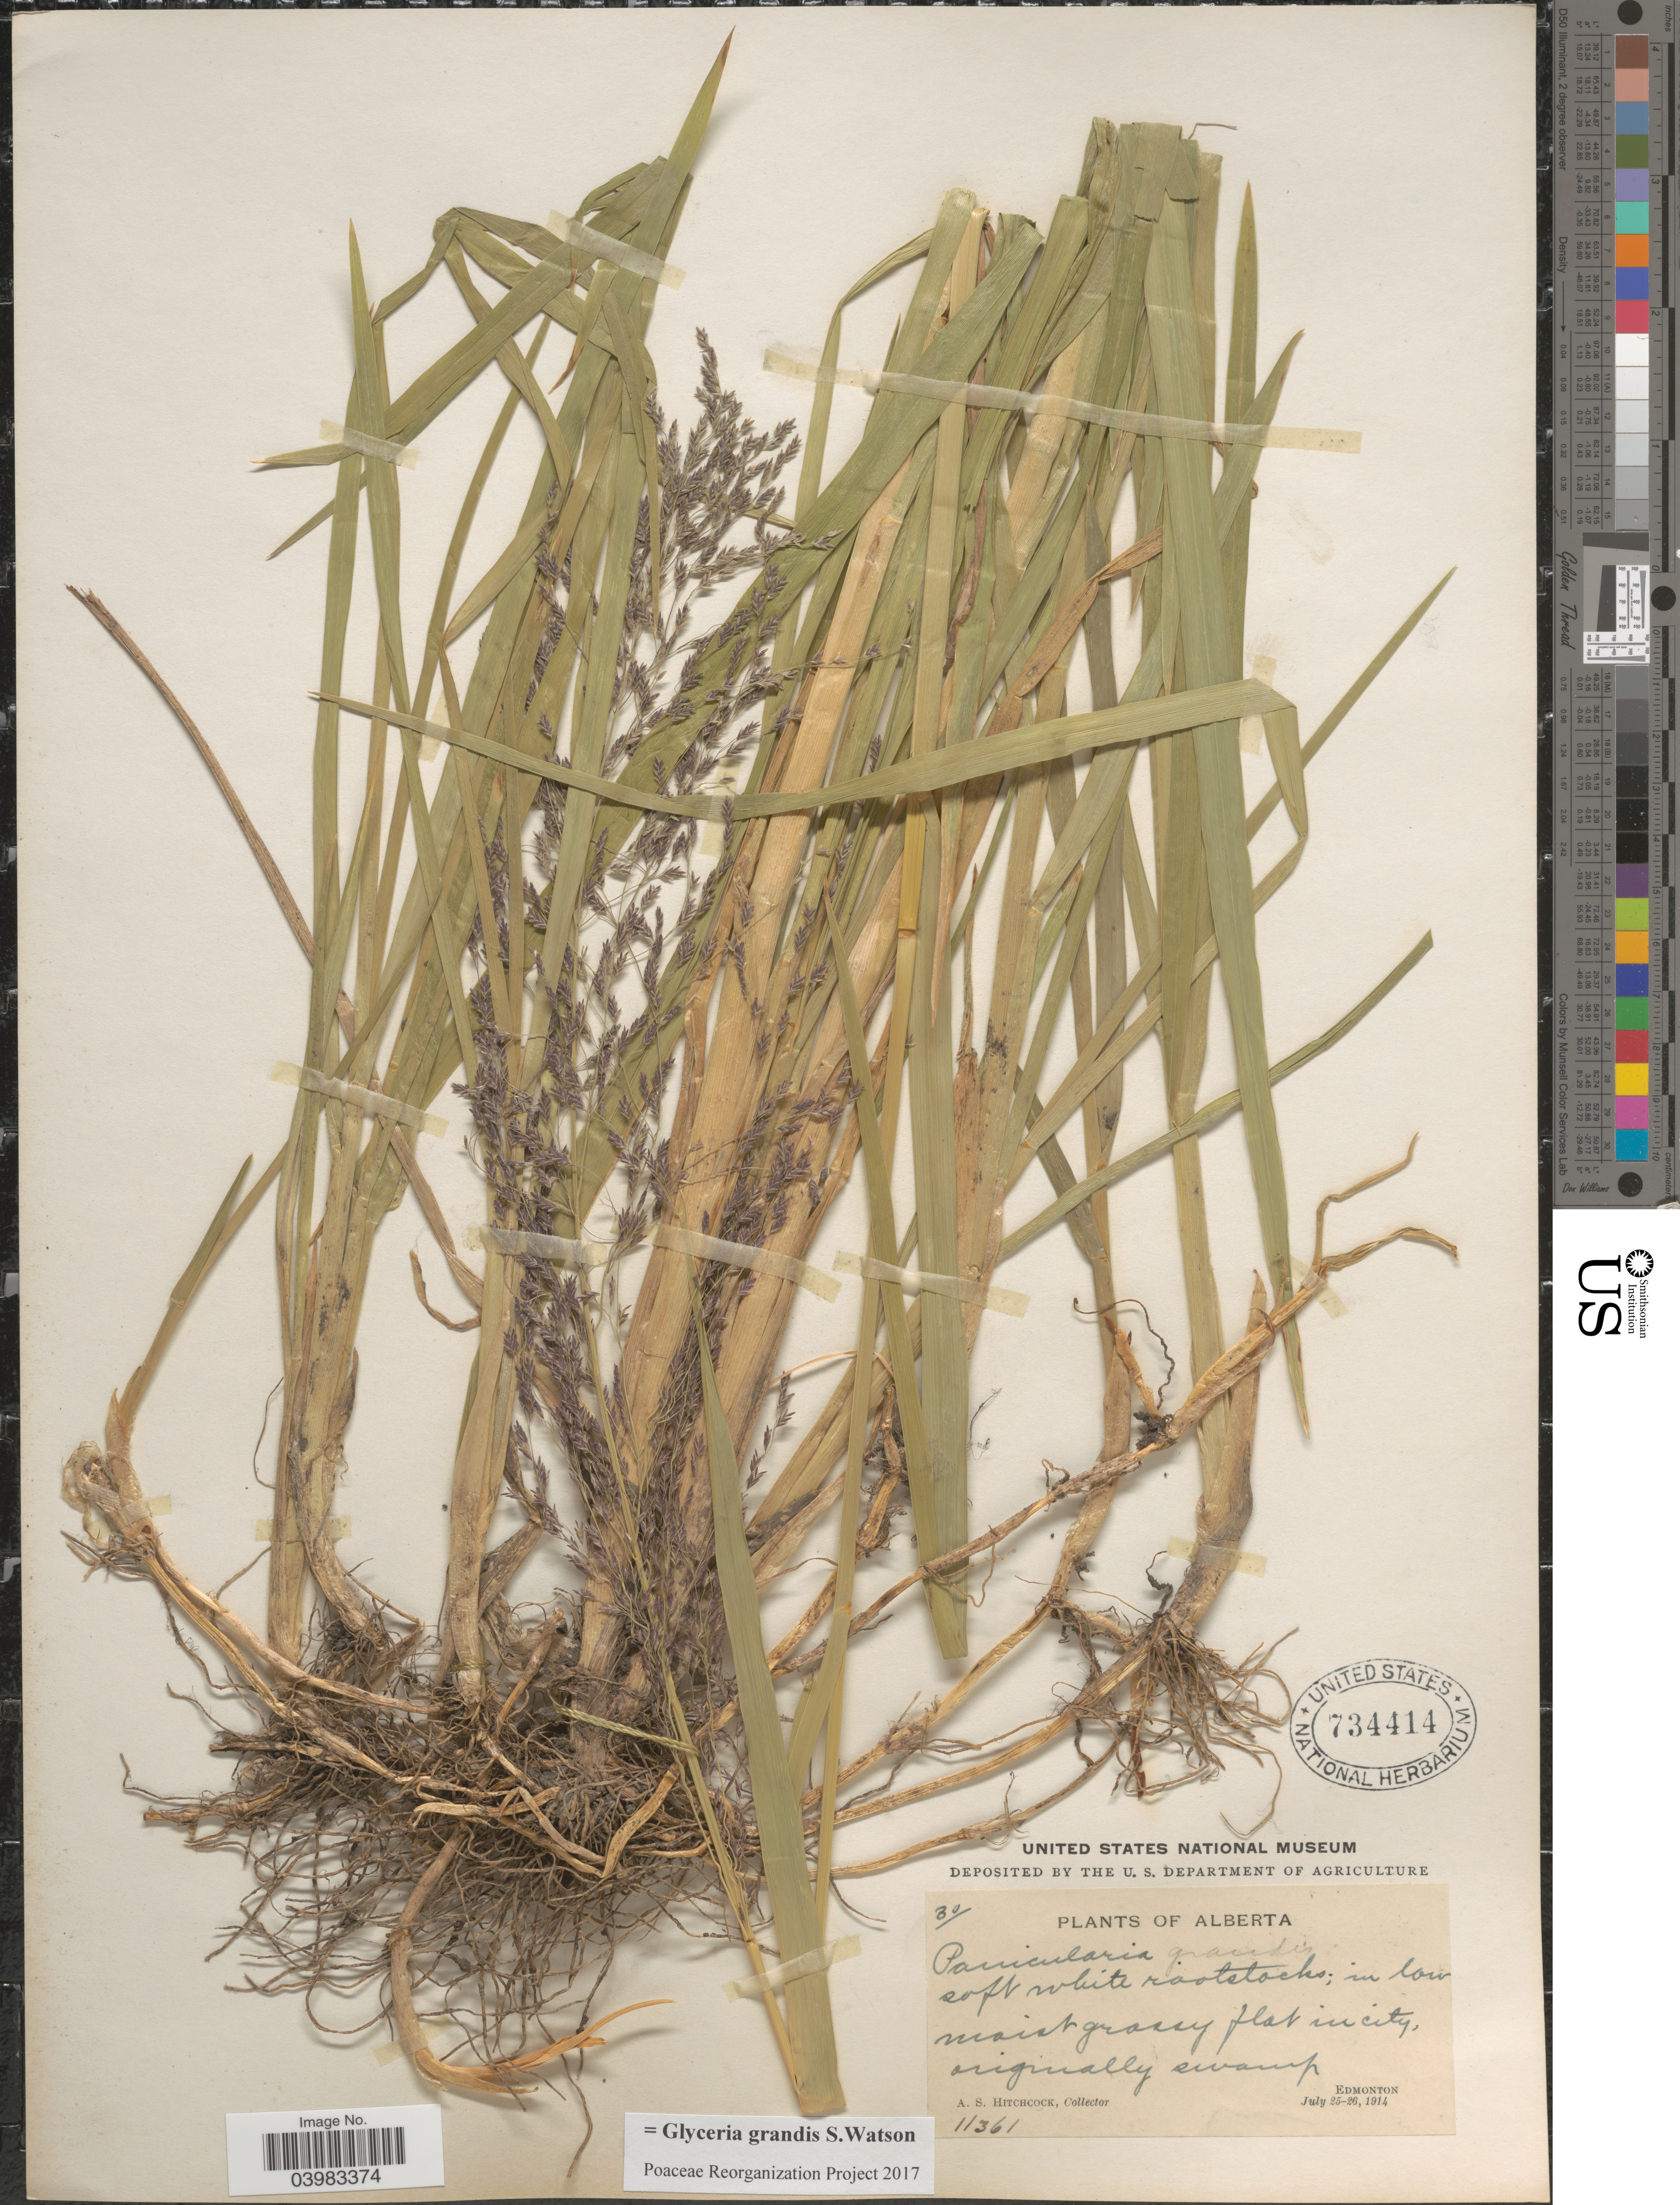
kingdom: Plantae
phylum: Tracheophyta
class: Liliopsida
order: Poales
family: Poaceae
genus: Glyceria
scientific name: Glyceria grandis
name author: S. Watson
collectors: A. S. Hitchcock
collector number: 11361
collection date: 1914-07-25/1914-07-26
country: Canada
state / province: Alberta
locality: Edmonton.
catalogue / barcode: US 734414